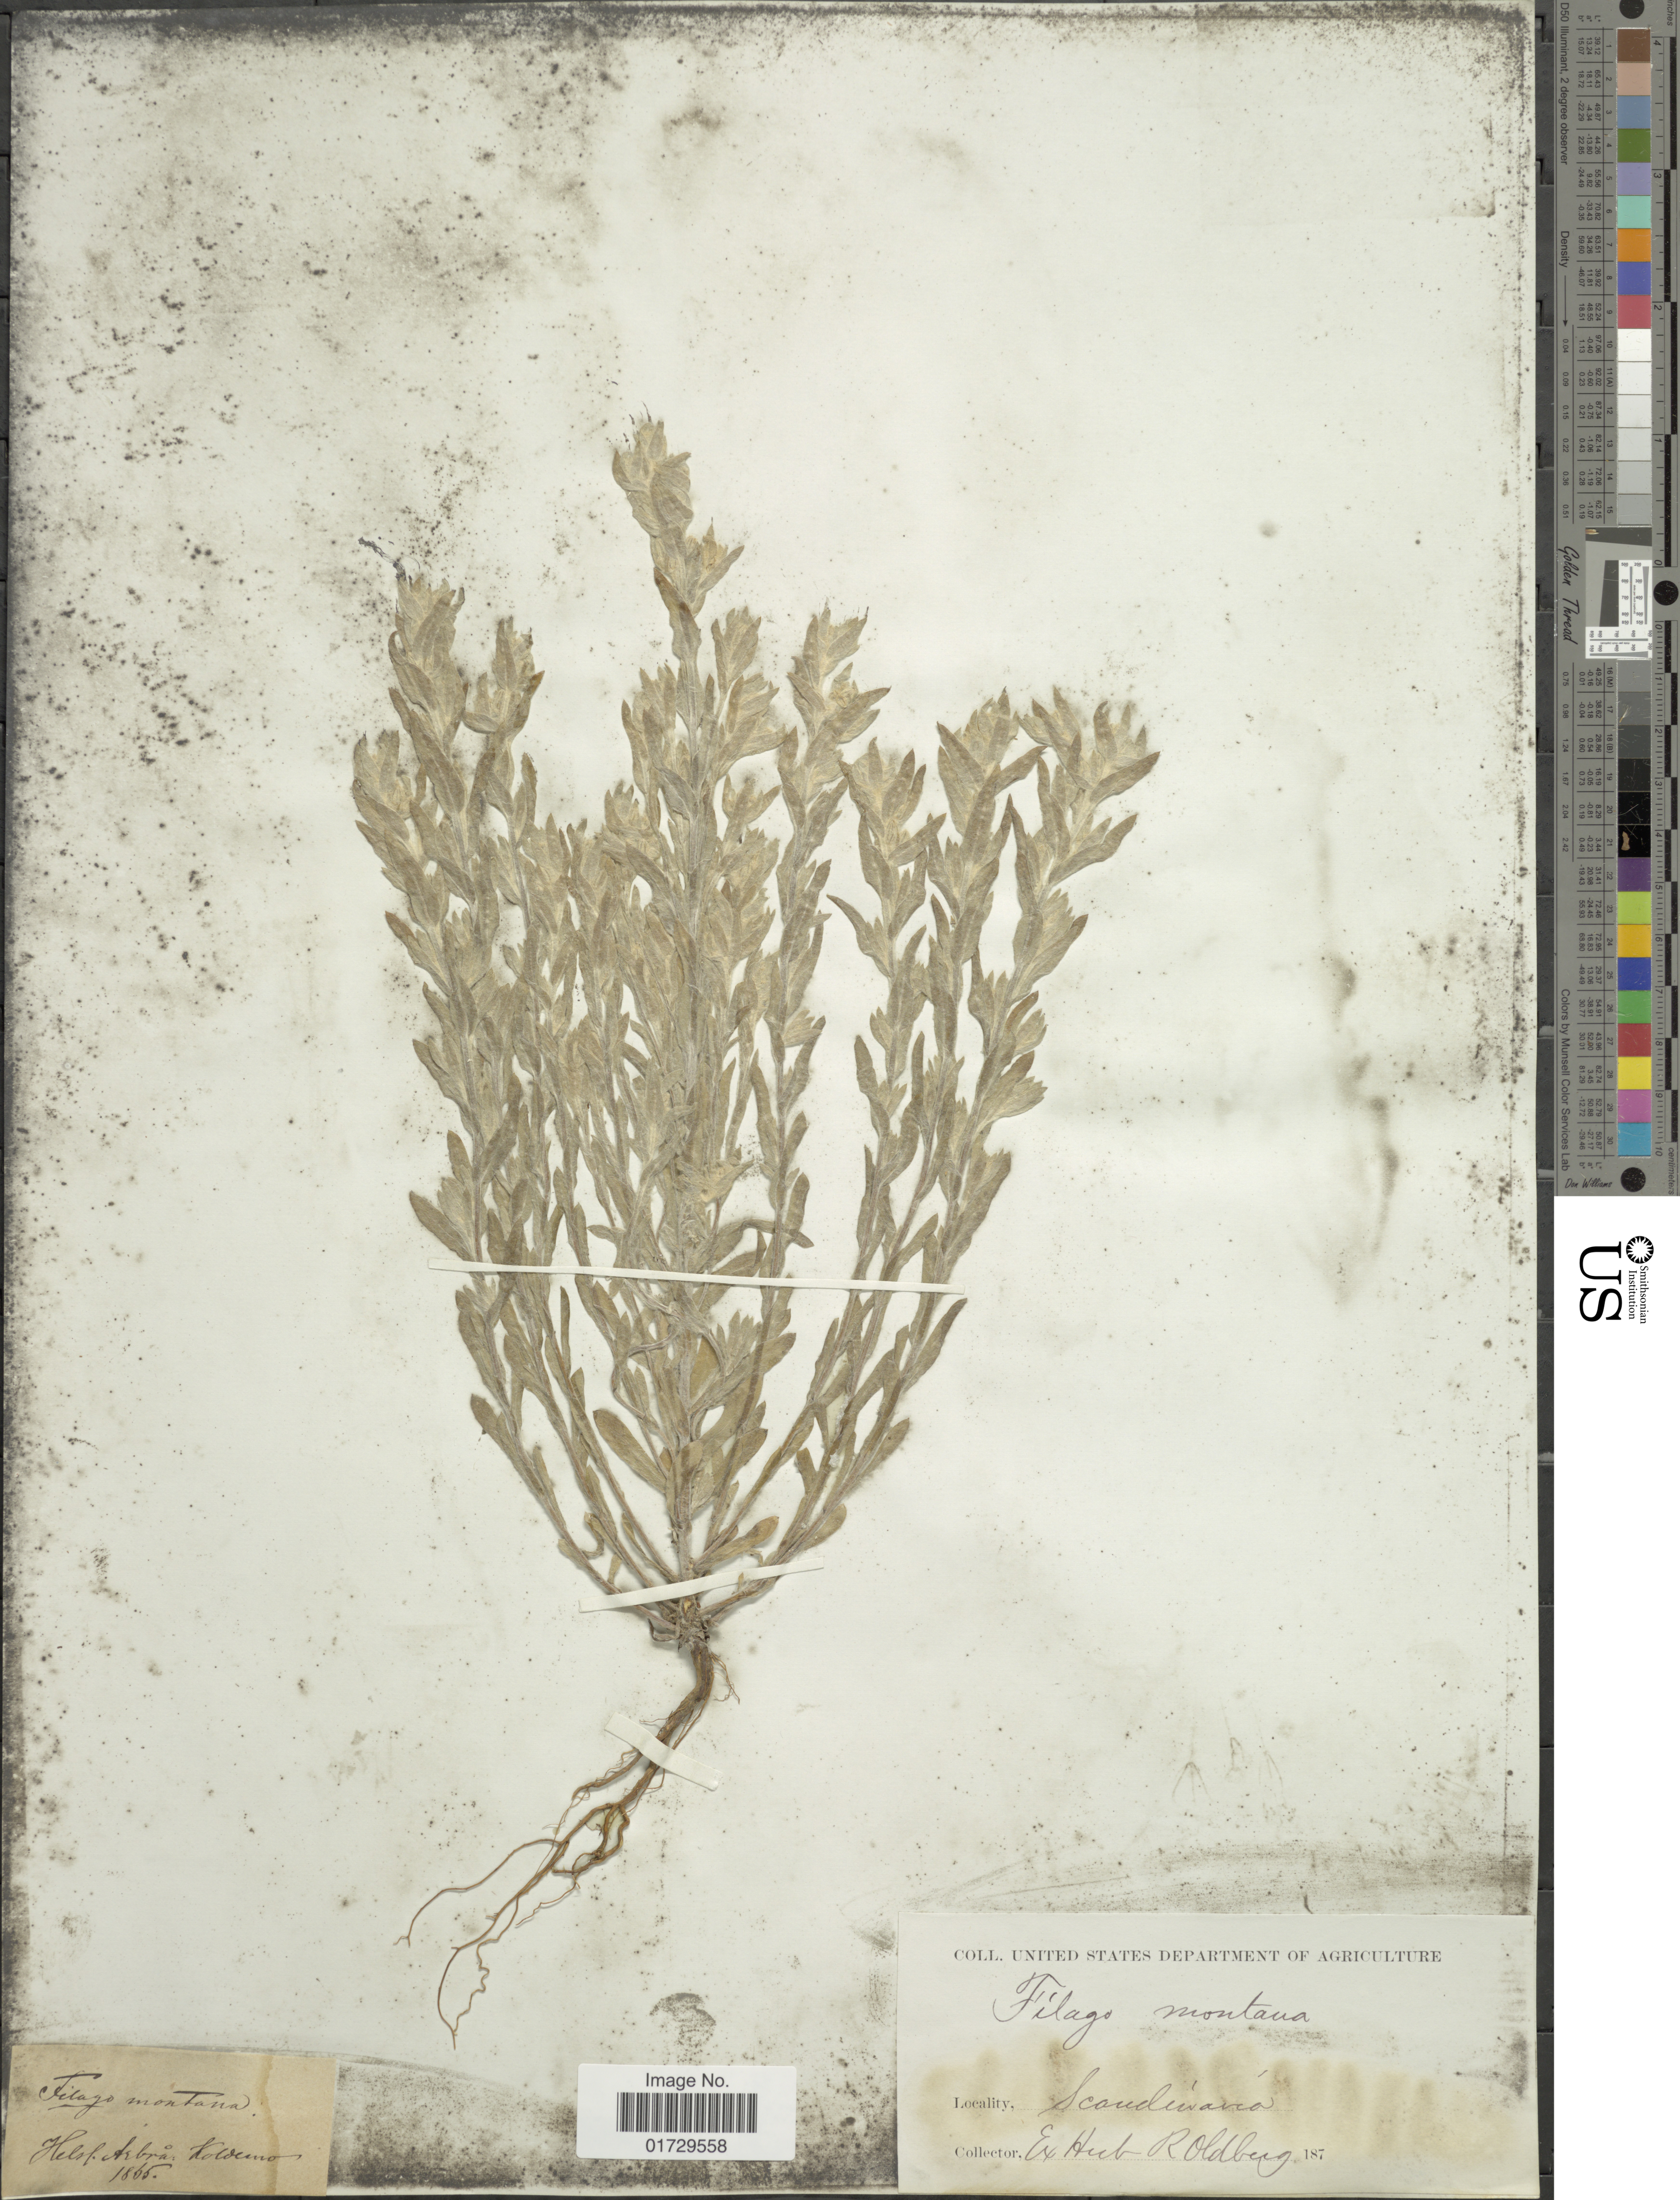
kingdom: Plantae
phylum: Tracheophyta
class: Magnoliopsida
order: Asterales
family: Asteraceae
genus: Filago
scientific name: Filago montana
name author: L.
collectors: ex herb. R. Oldberg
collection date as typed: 187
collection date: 1865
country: Sweden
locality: Scandinavia, Helsl. Arbra: Kolderno